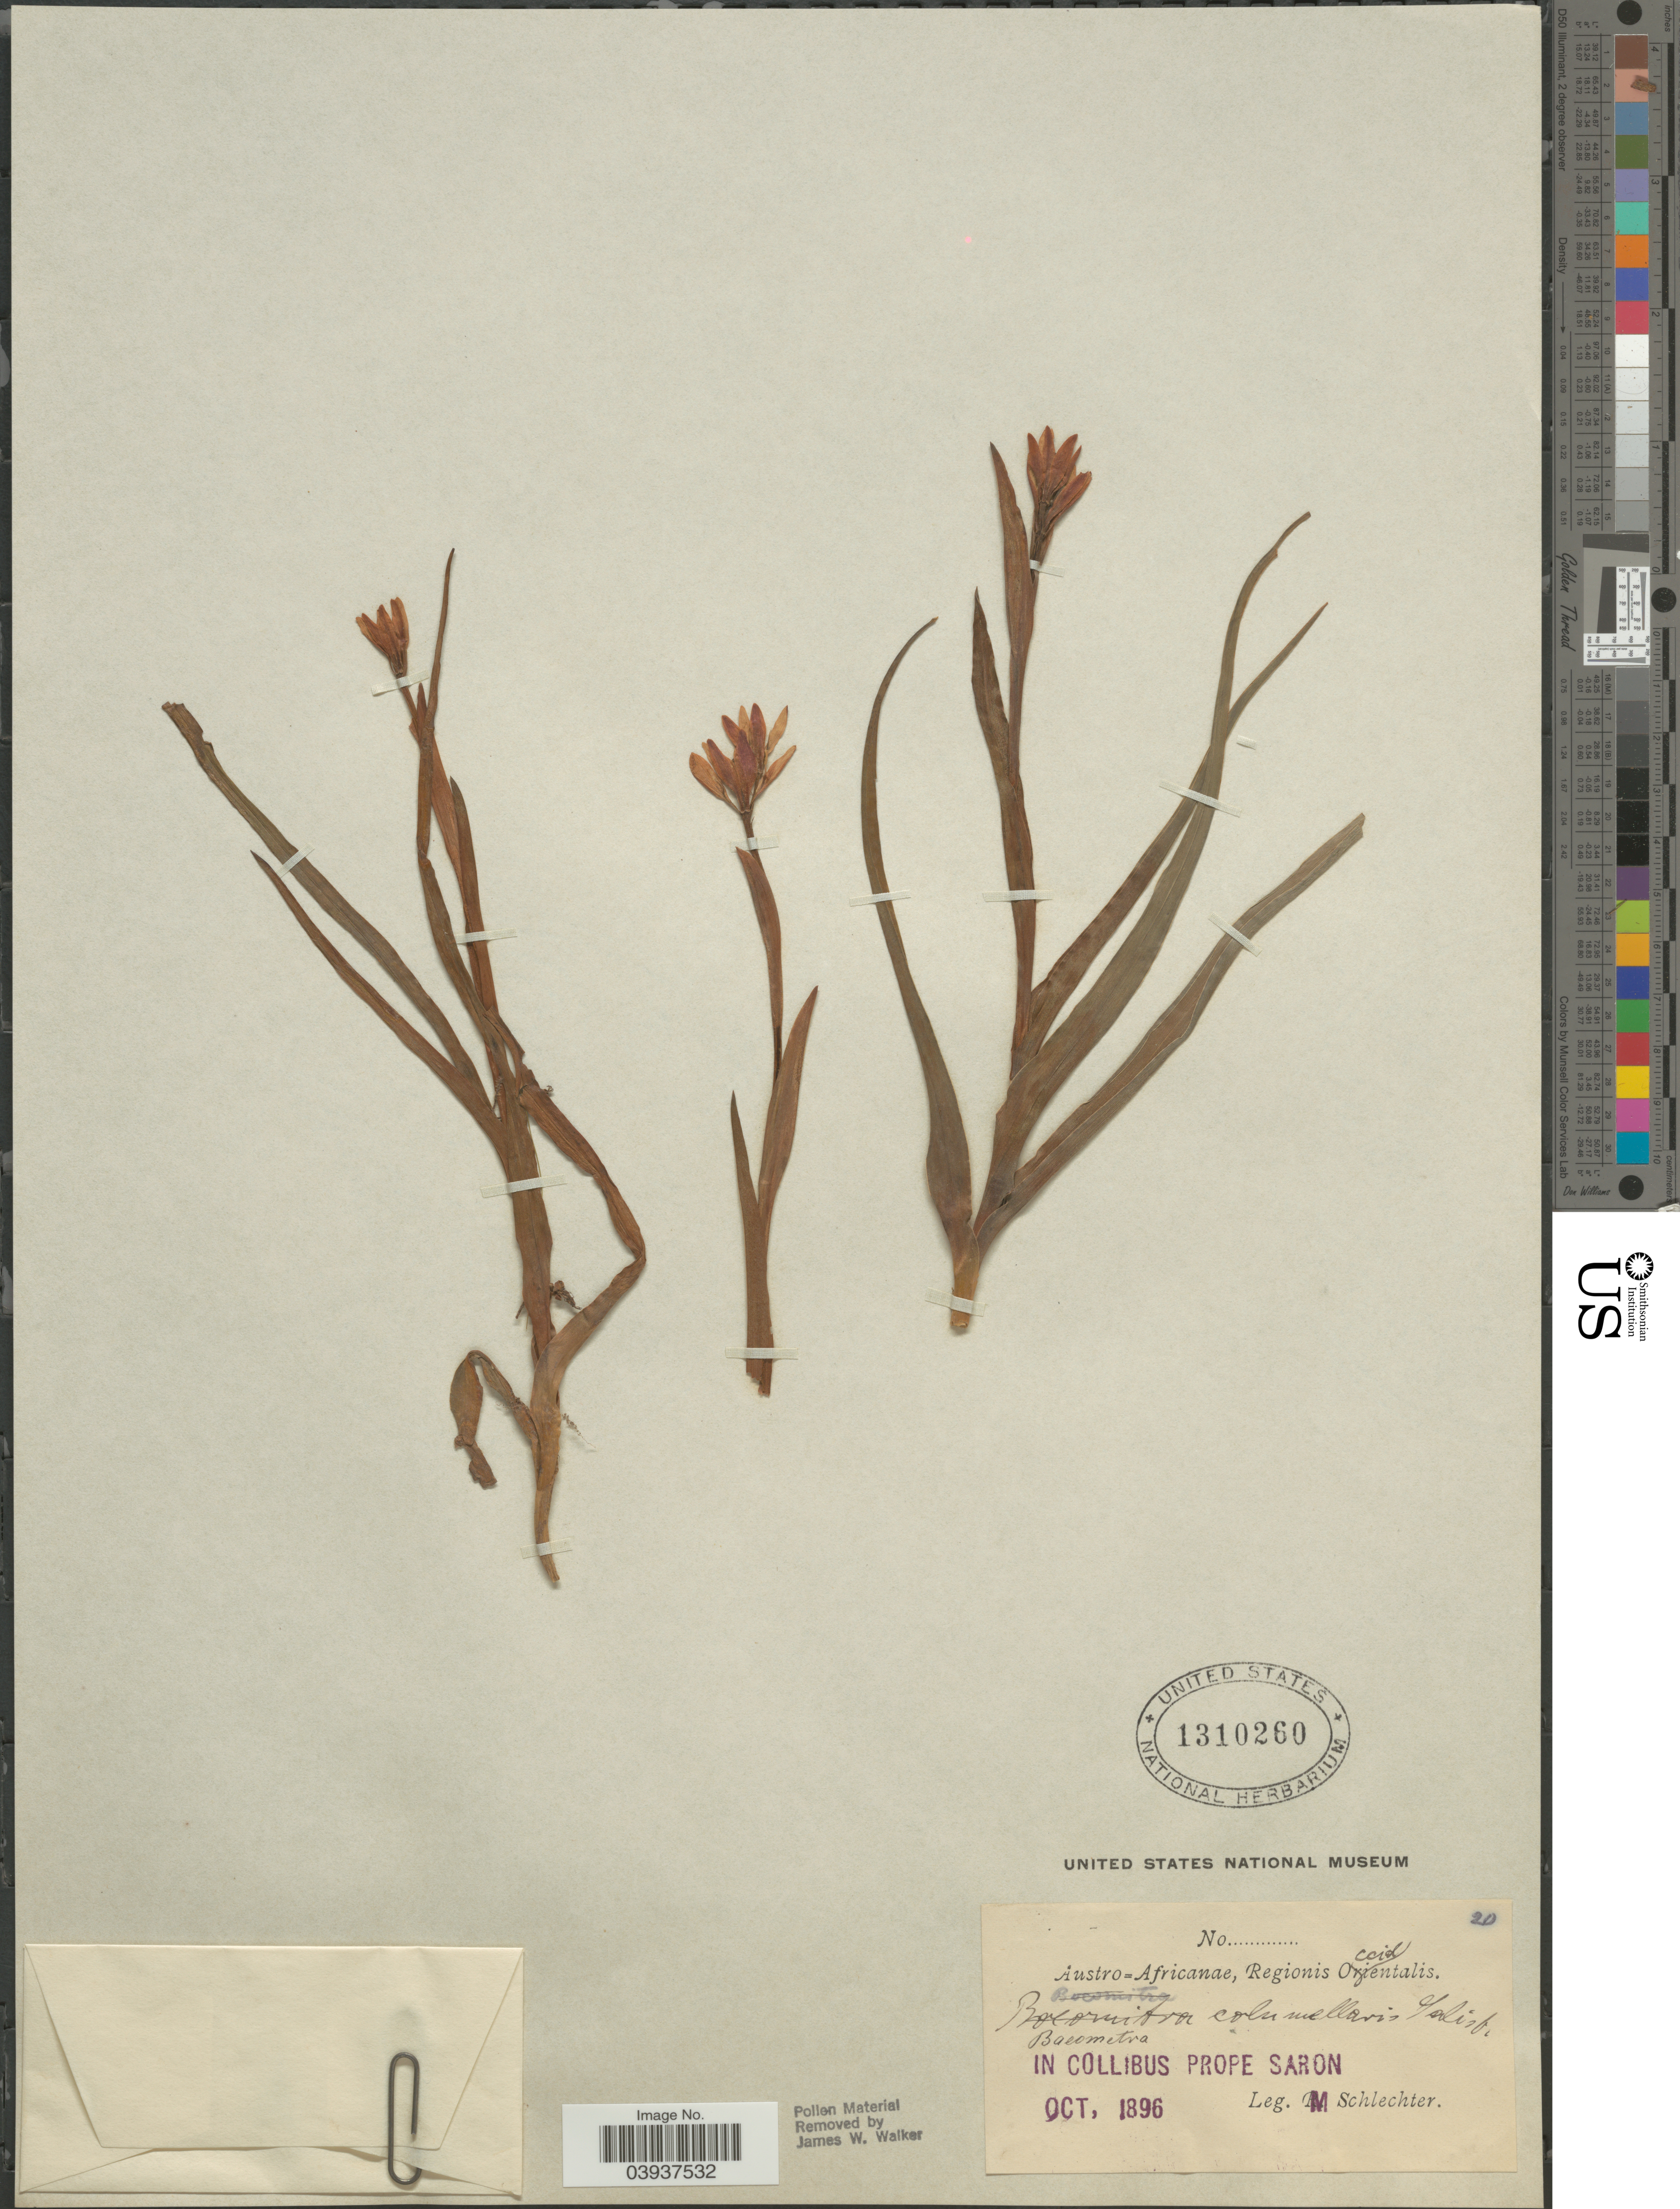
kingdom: Plantae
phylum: Tracheophyta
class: Liliopsida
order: Liliales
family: Colchicaceae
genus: Baeometra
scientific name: Baeometra columellaris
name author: Salisb.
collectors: M. Schlechter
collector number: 20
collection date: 1896-10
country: South Africa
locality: Austro=Africanae, Regionis Occidentalis. In Collibus Prope Saron.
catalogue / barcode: US 1310260